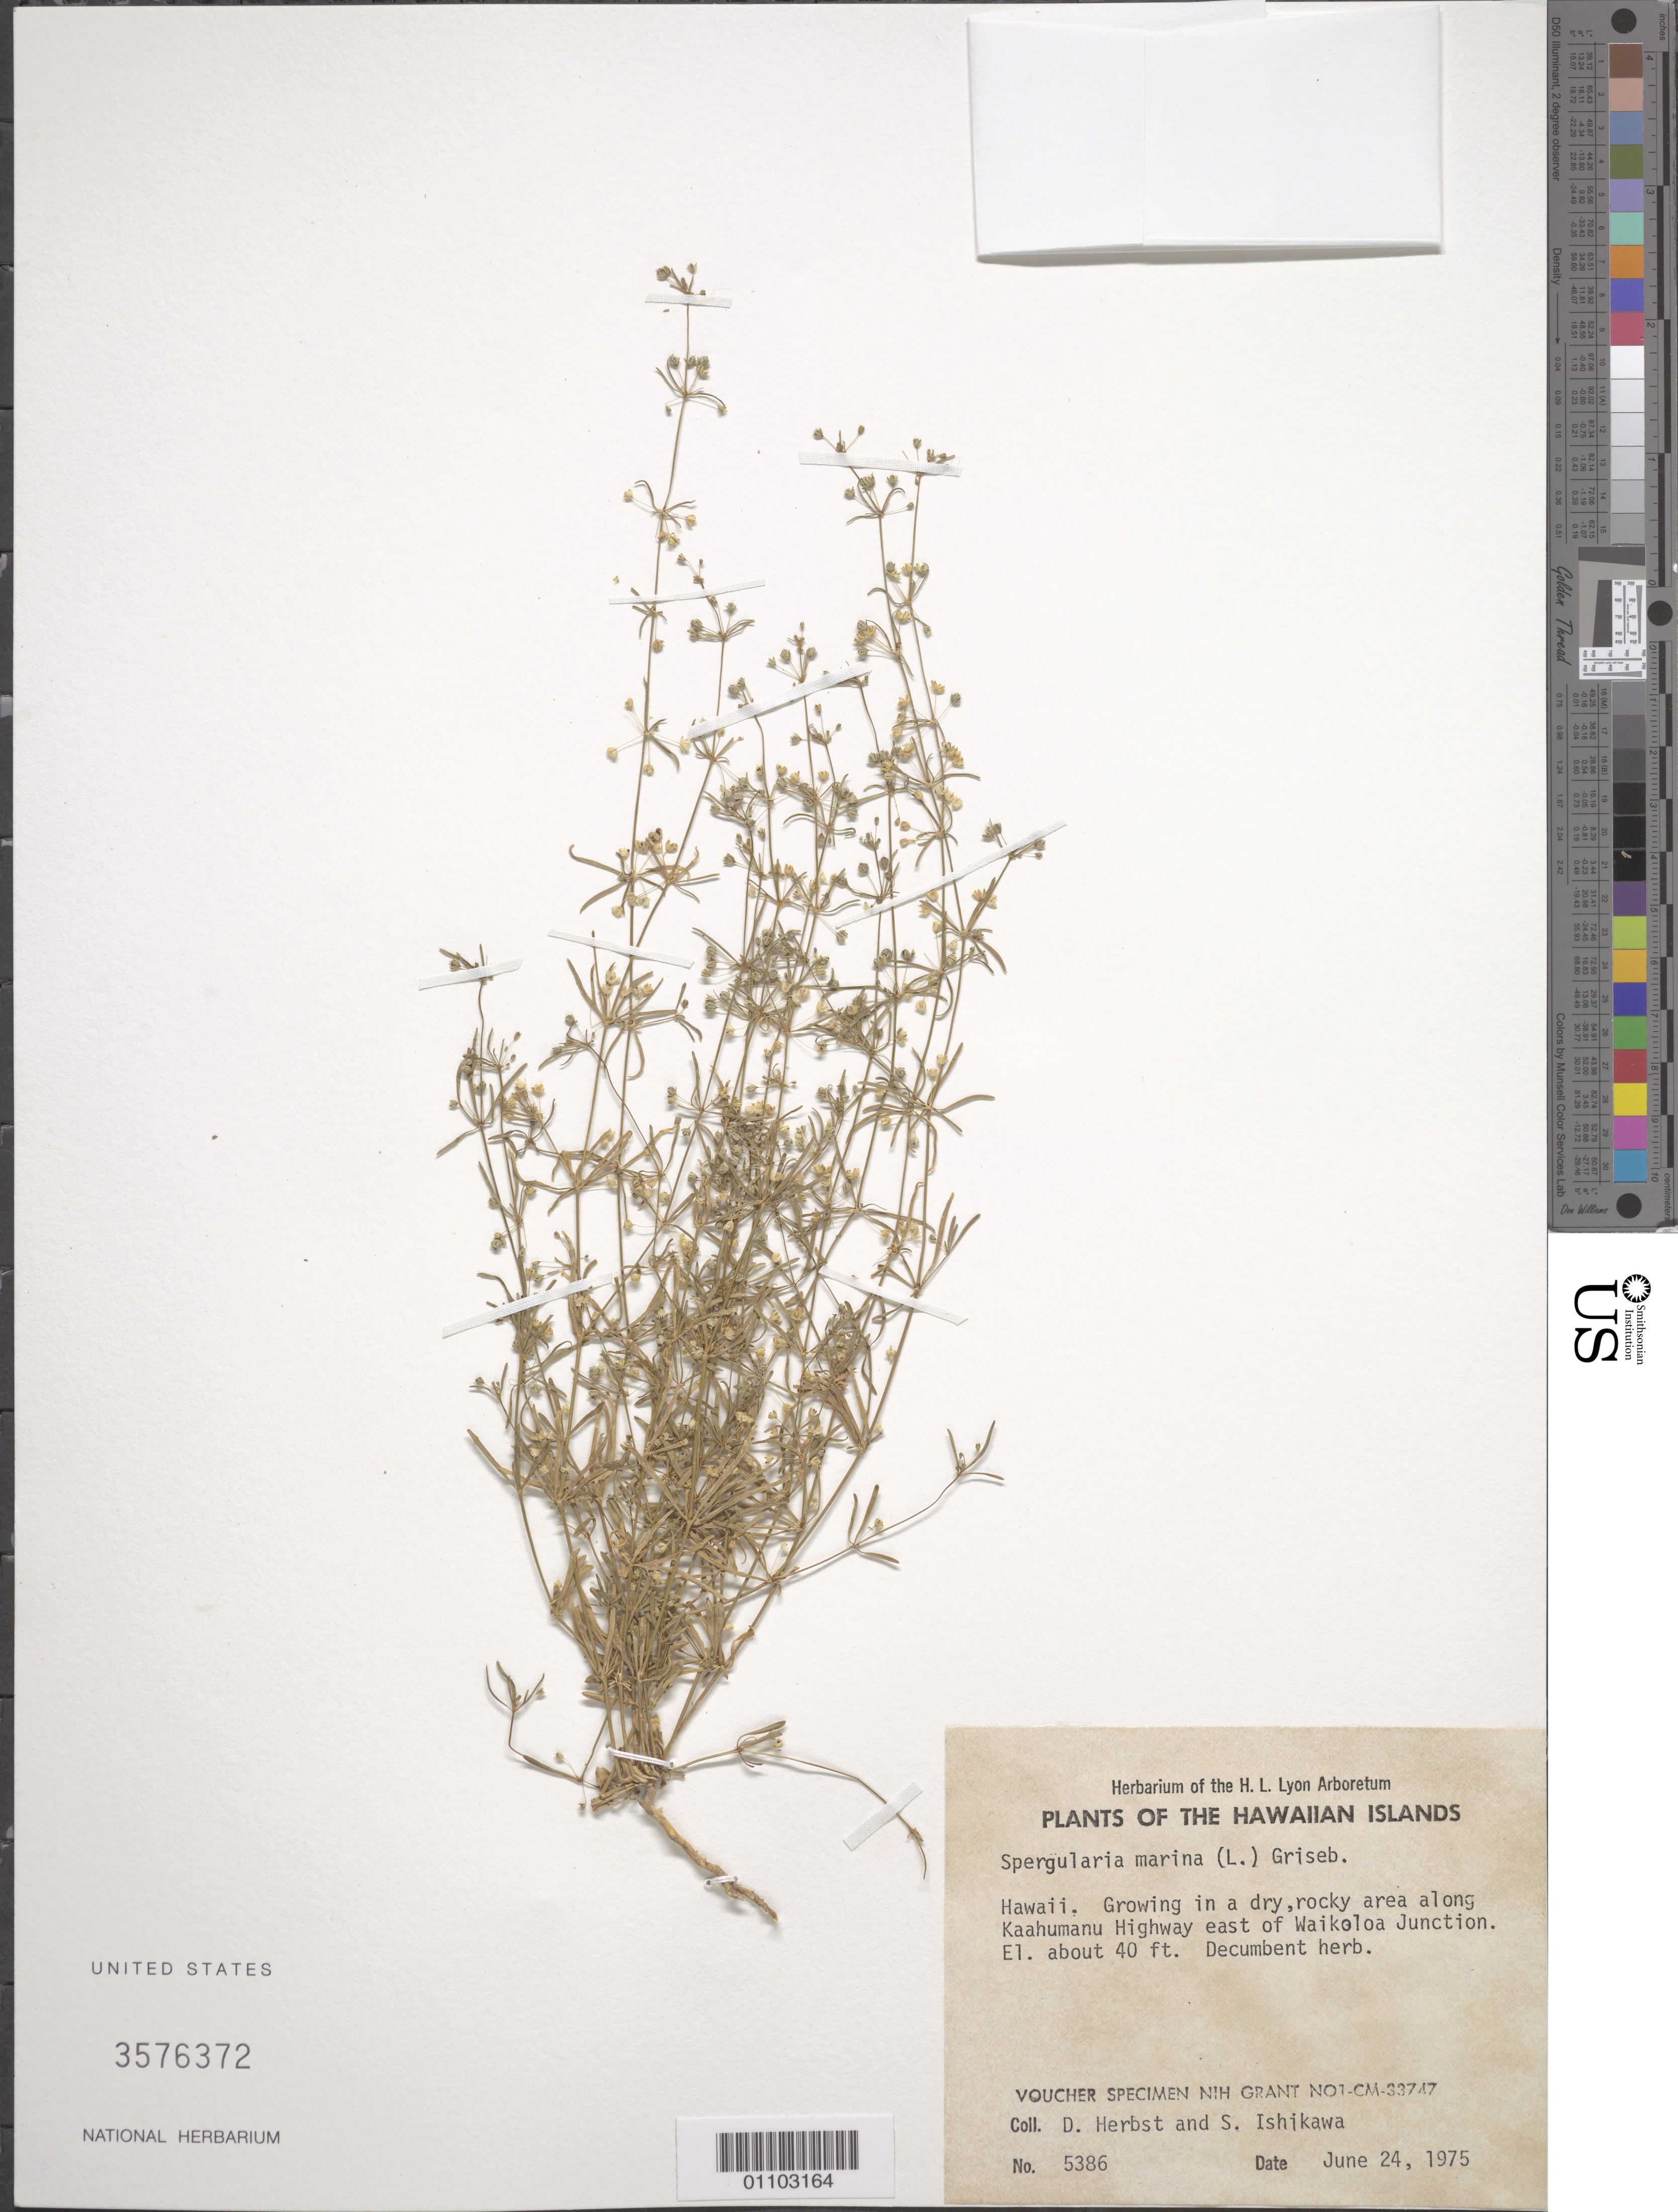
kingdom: Plantae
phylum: Tracheophyta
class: Magnoliopsida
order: Caryophyllales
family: Caryophyllaceae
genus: Spergularia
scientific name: Spergularia marina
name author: (L.) Griseb.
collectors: D. R. Herbst & S. Ishikawa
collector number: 5386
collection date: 1975-06-24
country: United States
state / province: Hawaii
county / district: Hawaii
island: Hawaii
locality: along Kaahumanu Highway east of Waikoloa Junction.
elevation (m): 12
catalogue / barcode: US 3576372